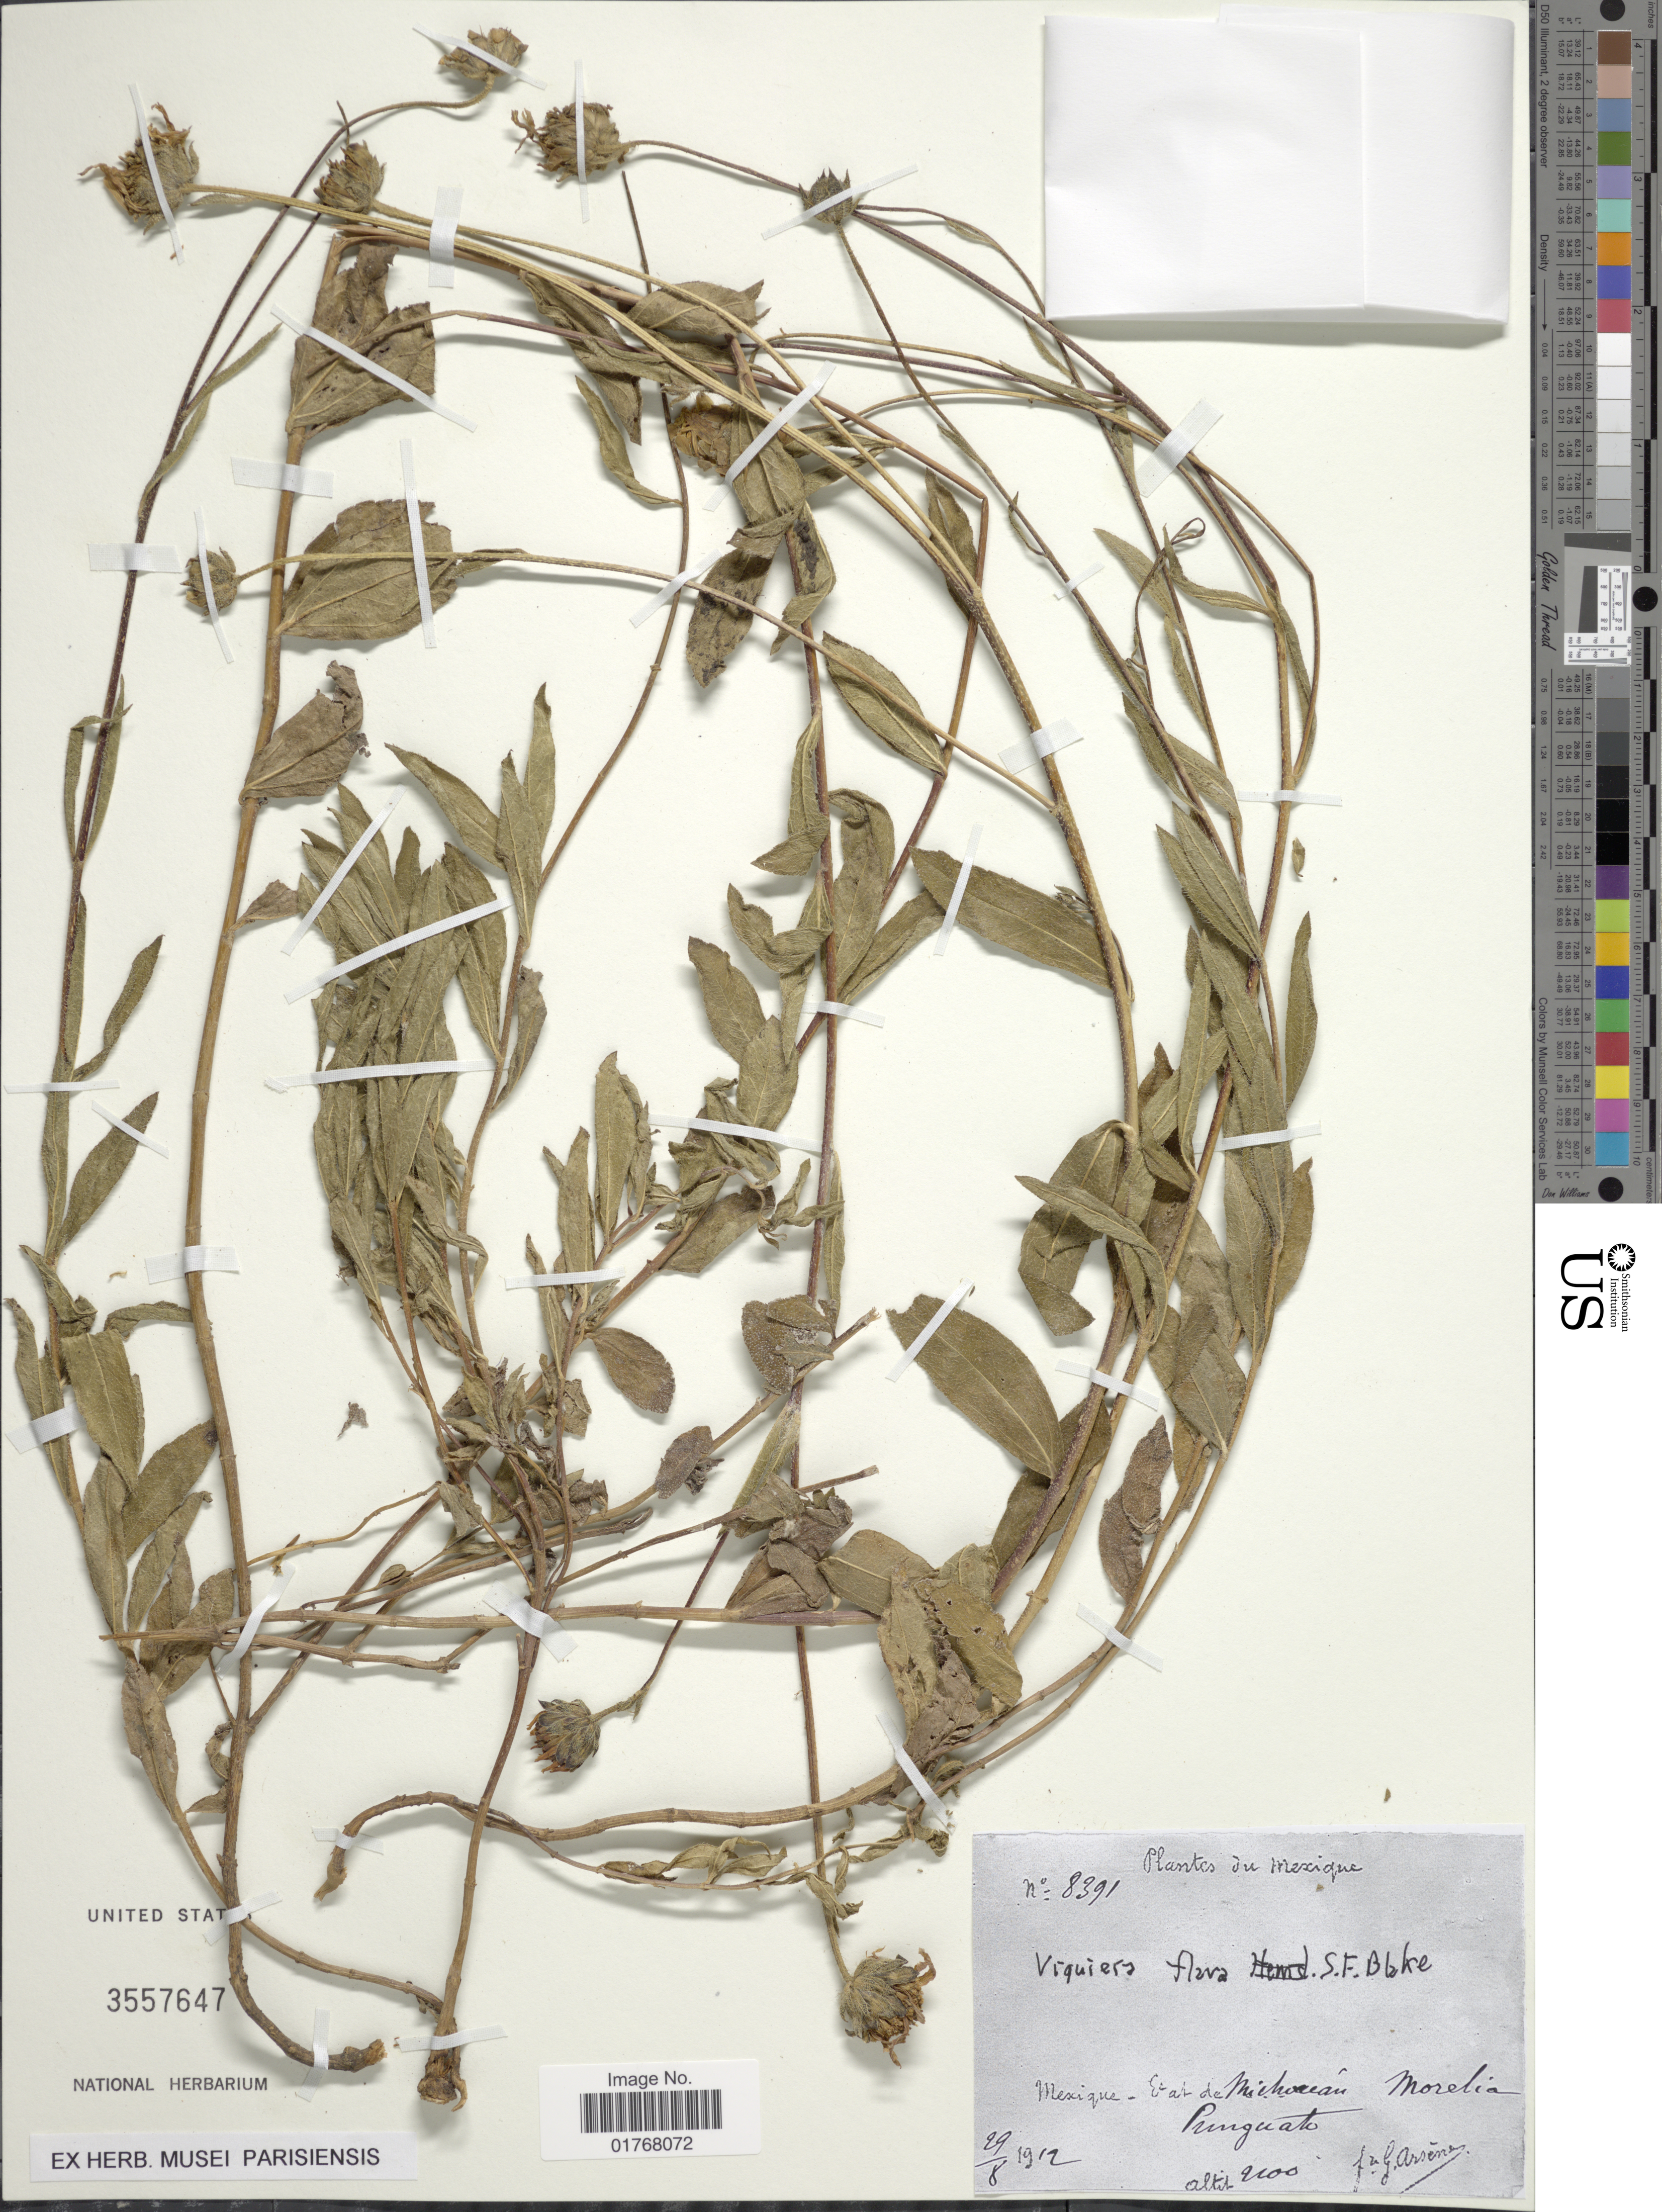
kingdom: Plantae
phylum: Tracheophyta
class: Magnoliopsida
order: Asterales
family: Asteraceae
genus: Viguiera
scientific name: Viguiera flava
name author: (Hemsl.) Blake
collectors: Bro. G. Arsène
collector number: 8391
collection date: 1912-08-29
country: Mexico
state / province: Michoacán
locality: Morelia Punguate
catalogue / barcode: US 3557647